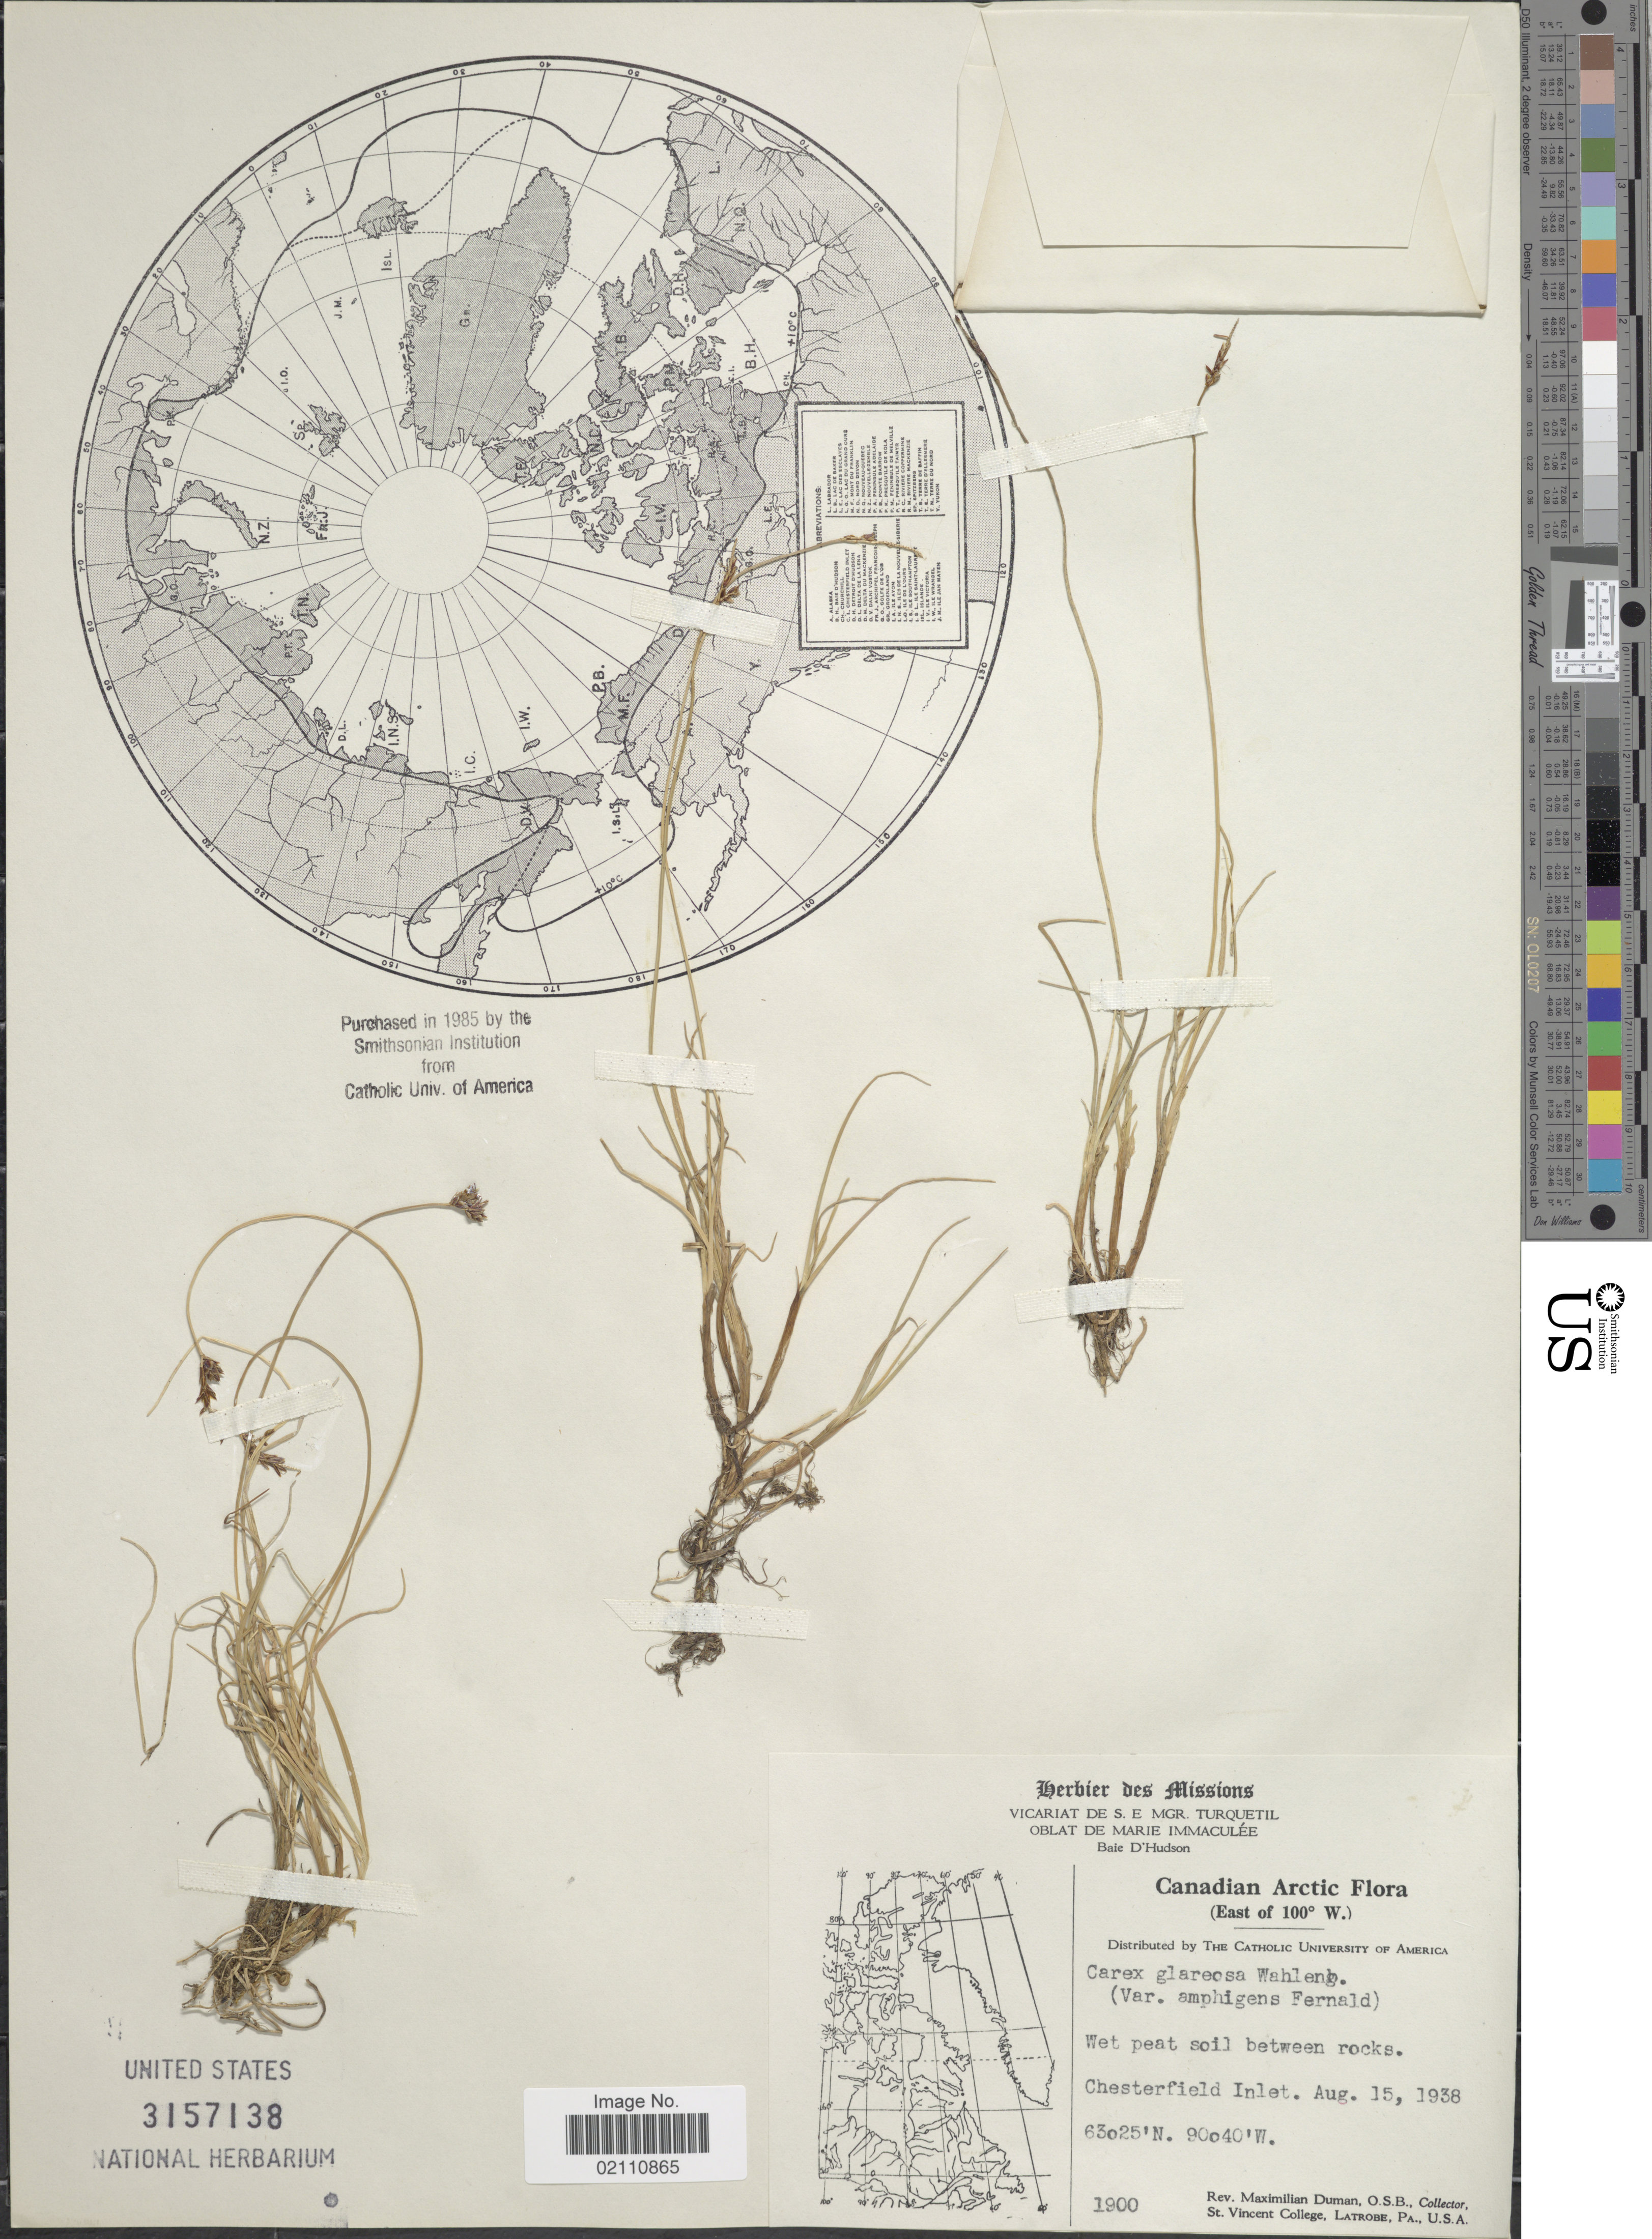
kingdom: Plantae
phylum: Tracheophyta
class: Liliopsida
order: Poales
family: Cyperaceae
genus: Carex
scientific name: Carex glareosa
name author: Schkuhr ex Wahlenb.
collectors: M. Duman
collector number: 1900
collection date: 1938-08-15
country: Canada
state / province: Nunavut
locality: Oblat de Marie Immaculee, Baie D'Hudson, Canadian Arctic, Chesterfield Inlet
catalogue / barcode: US 3157138